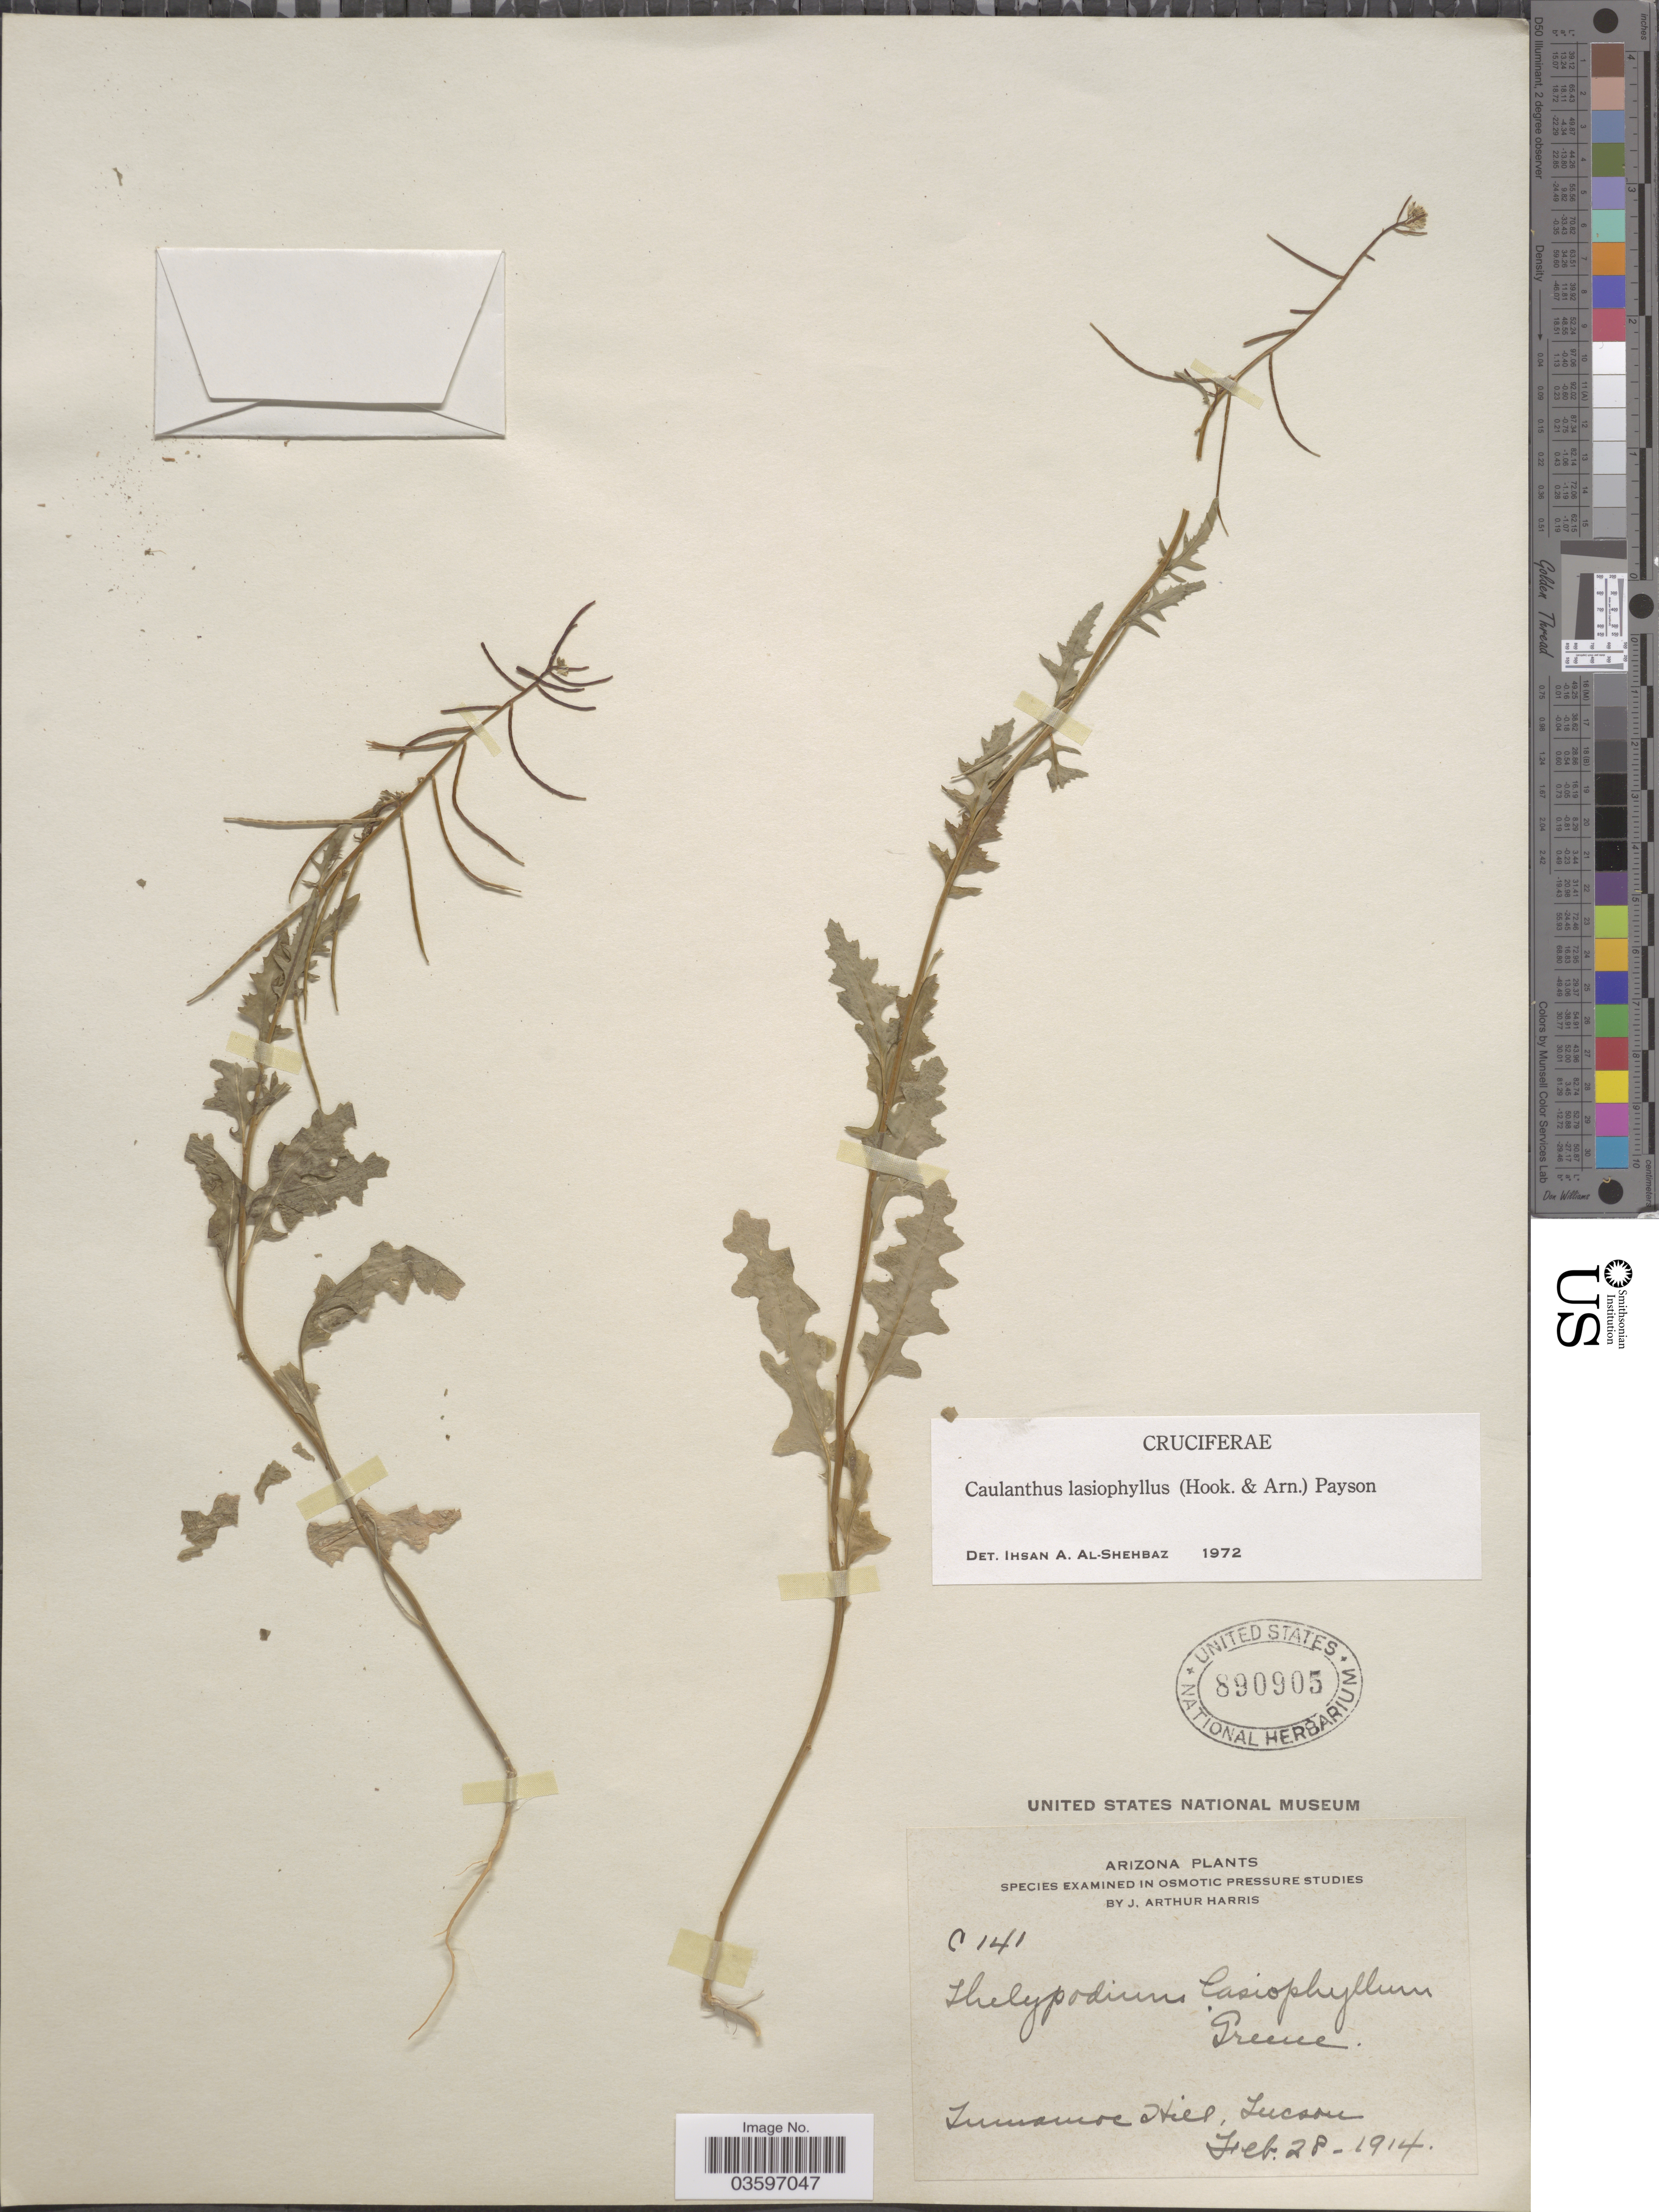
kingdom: Plantae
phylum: Tracheophyta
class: Magnoliopsida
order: Brassicales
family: Brassicaceae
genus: Caulanthus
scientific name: Caulanthus lasiophyllus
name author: (Hook. & Arn.) Payson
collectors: J. A. Harris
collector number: C141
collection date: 1914-02-28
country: United States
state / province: Arizona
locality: Tumamoc Hill, Tucson.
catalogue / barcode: US 890905